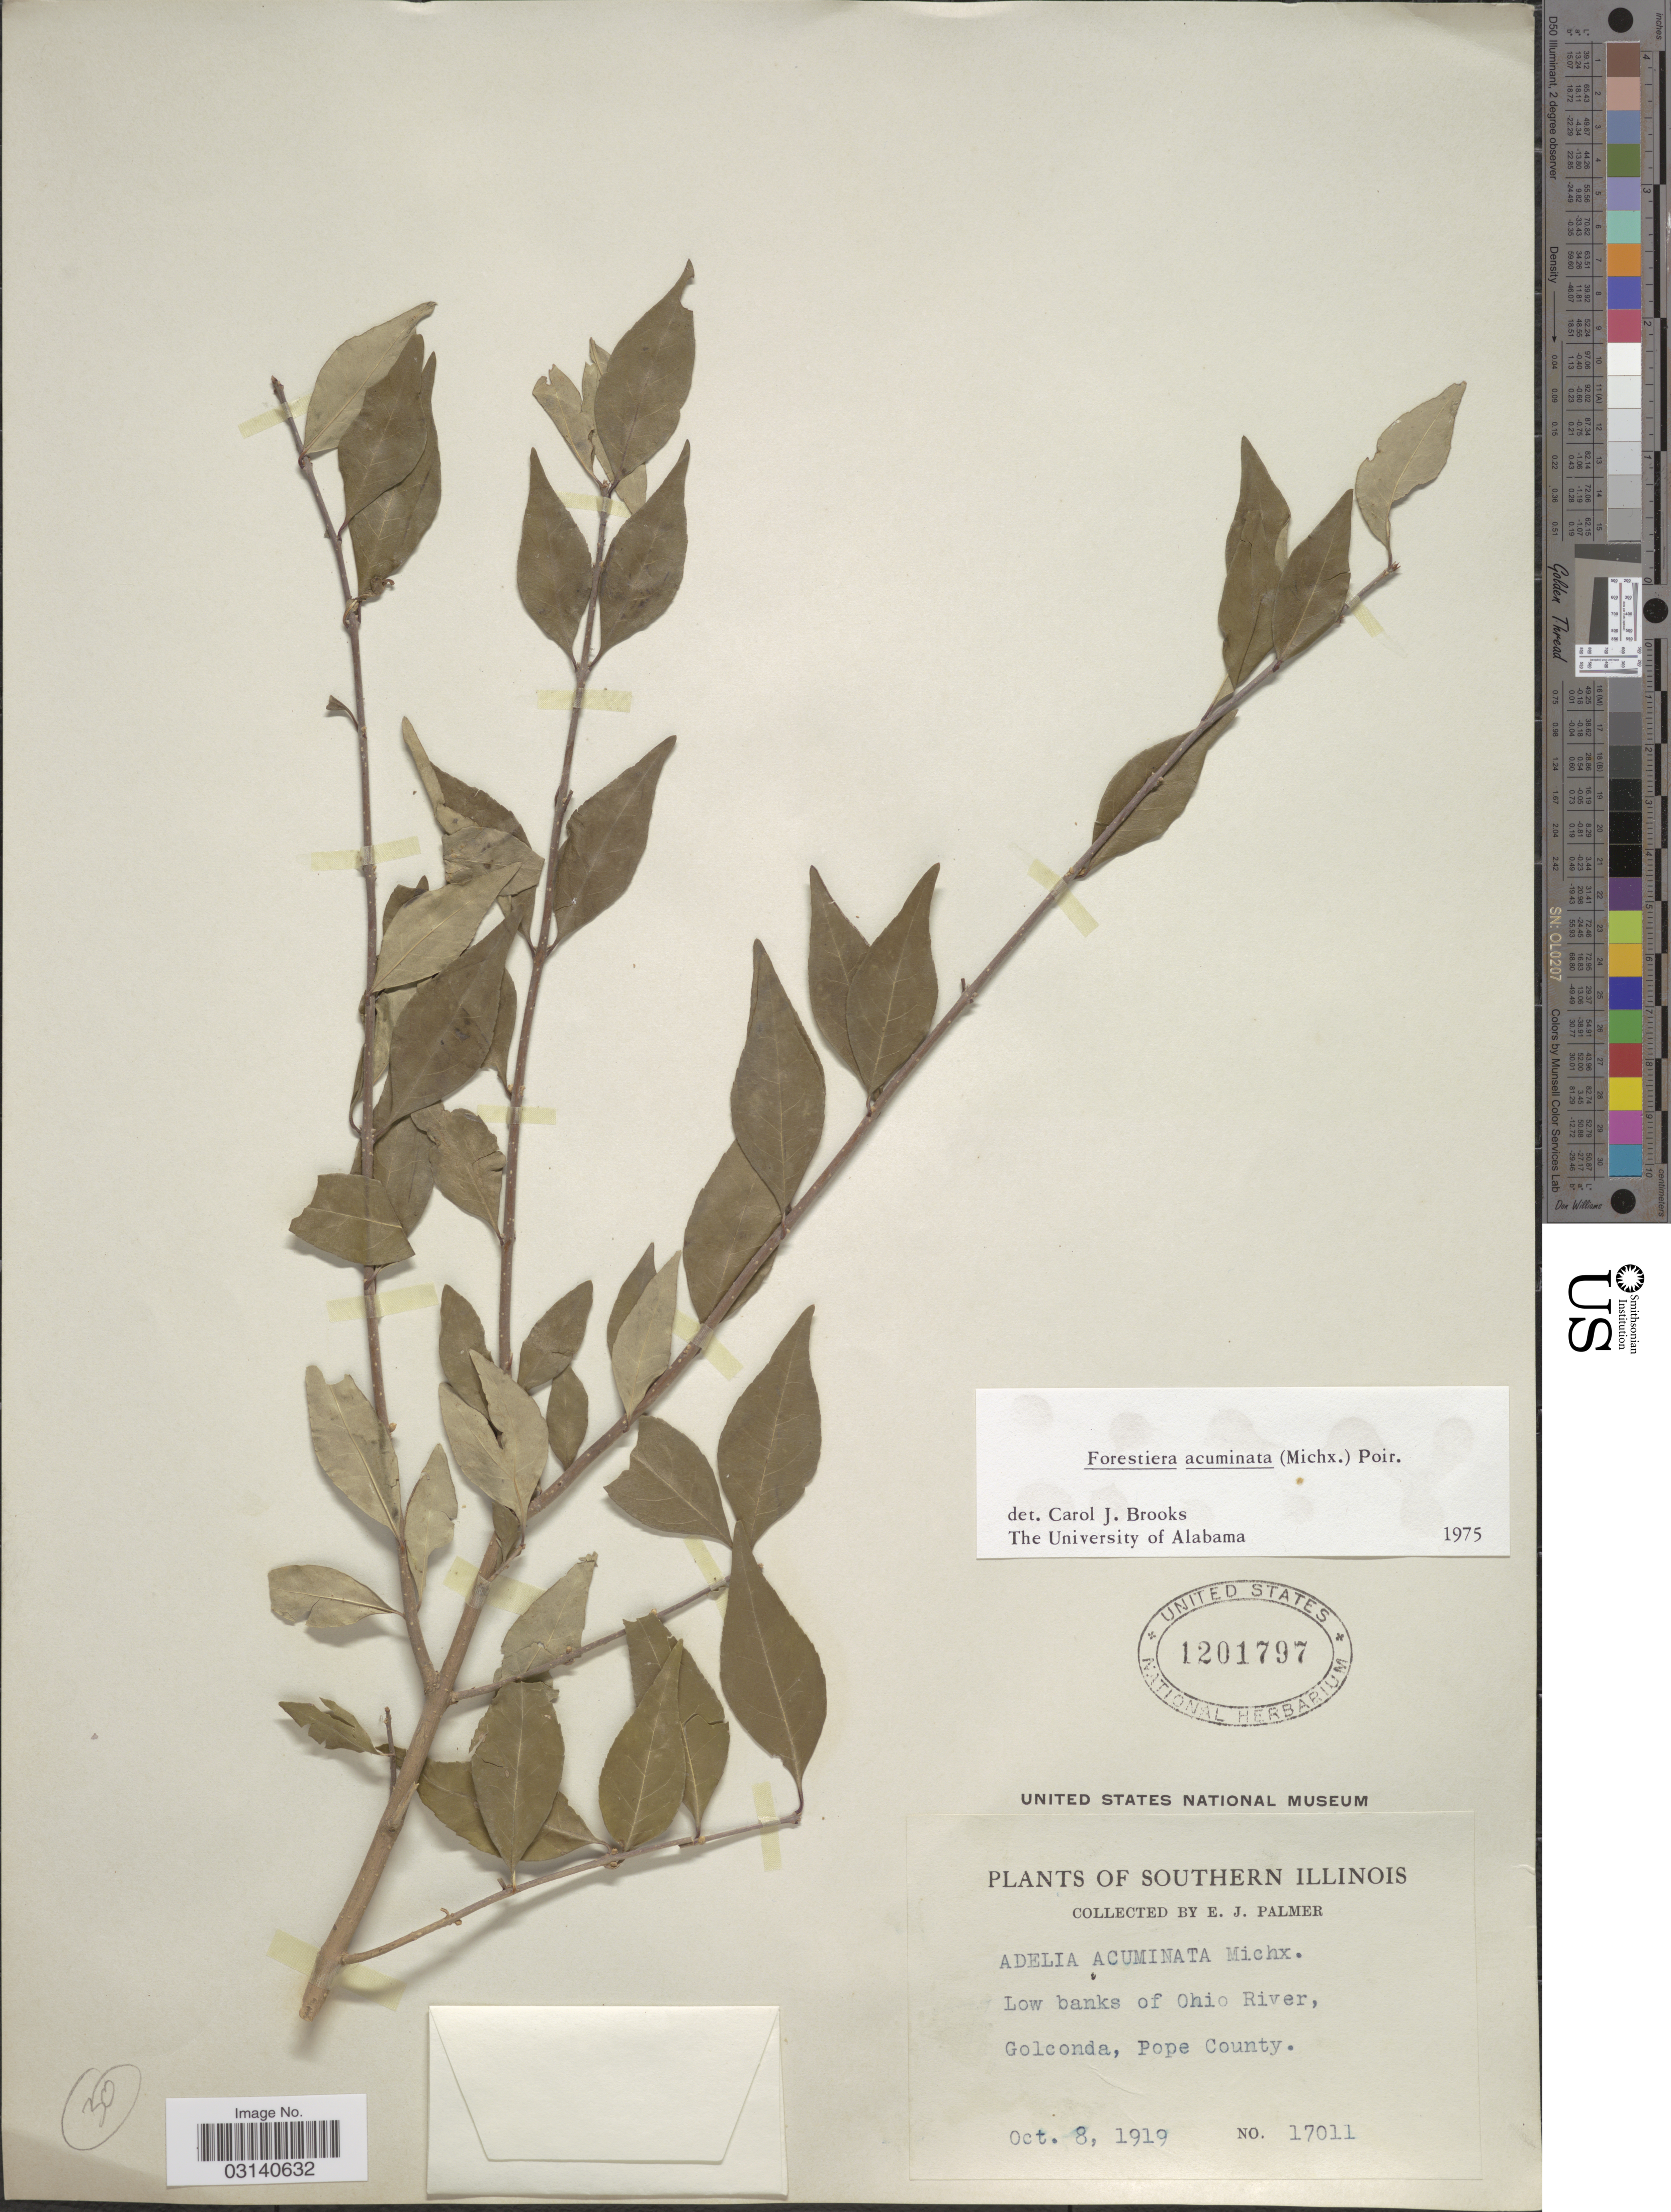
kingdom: Plantae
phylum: Tracheophyta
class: Magnoliopsida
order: Lamiales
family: Oleaceae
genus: Forestiera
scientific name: Forestiera acuminata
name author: (Michx.) Poir.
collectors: E. J. Palmer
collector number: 17011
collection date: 1919-10-08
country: United States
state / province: Illinois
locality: Southern Illinois, Low banks of Ohio River, Golconda, Pope County.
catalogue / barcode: US 1201797